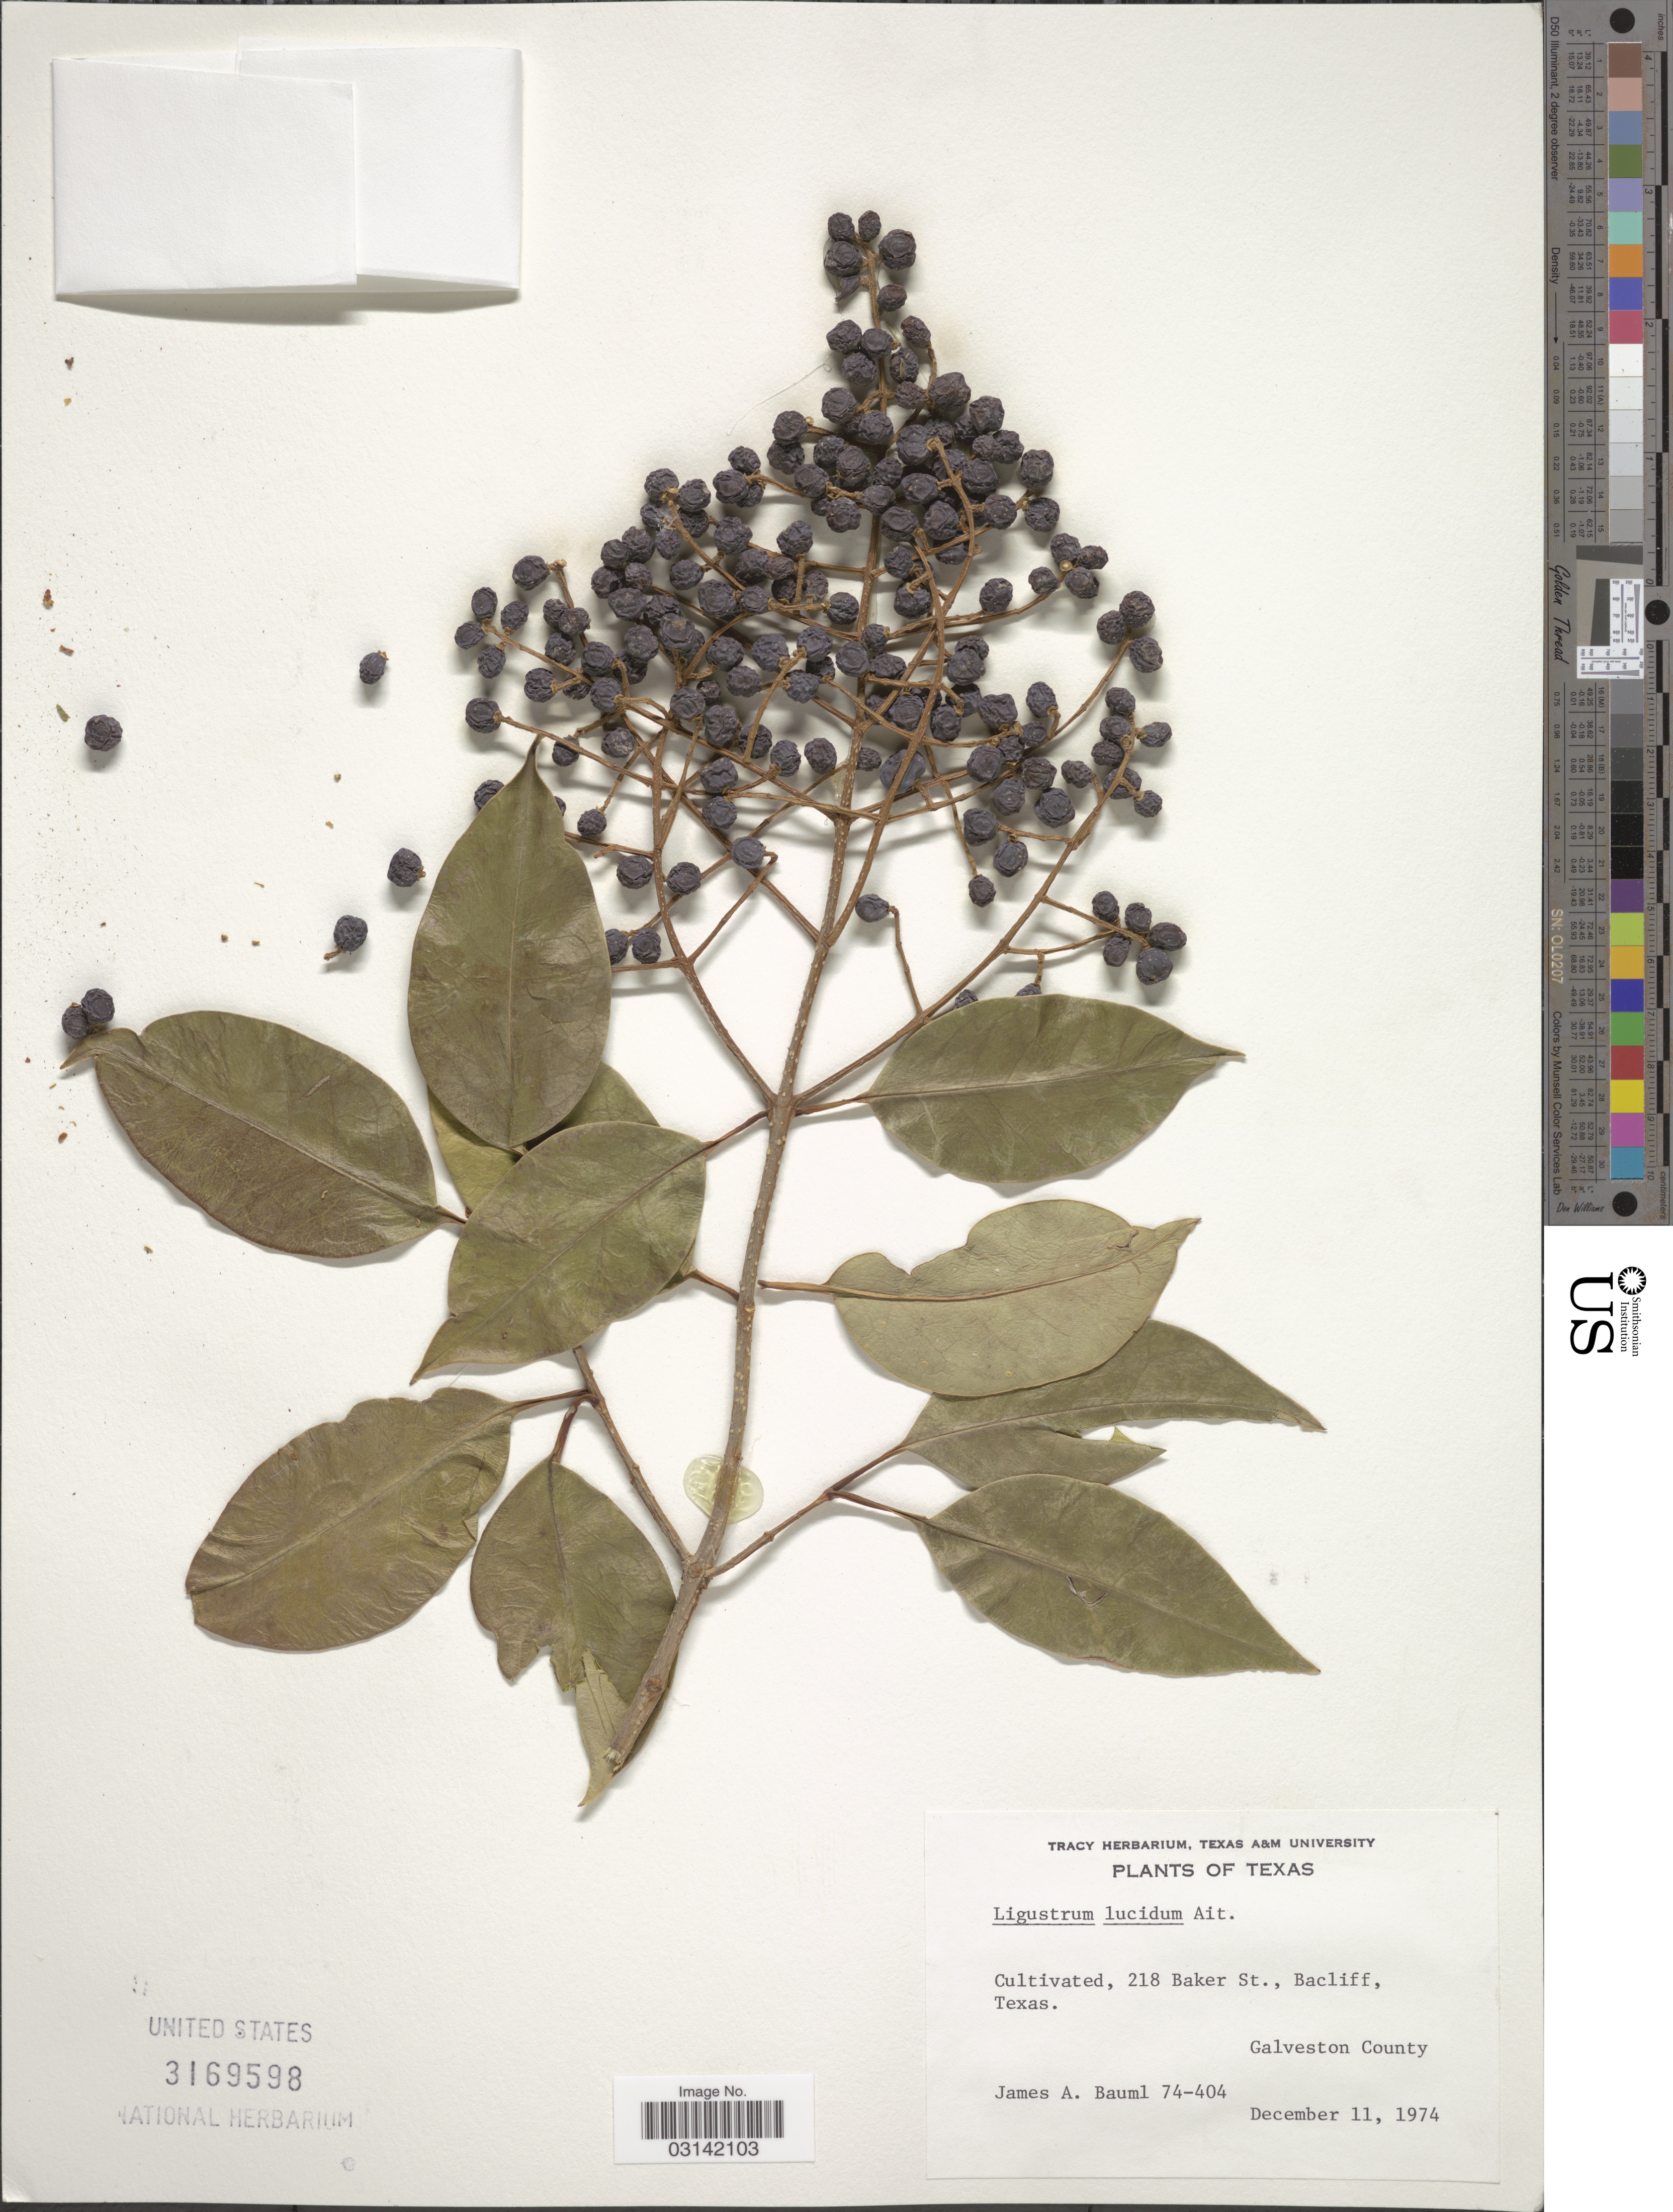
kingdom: Plantae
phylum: Tracheophyta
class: Magnoliopsida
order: Lamiales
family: Oleaceae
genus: Ligustrum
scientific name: Ligustrum lucidum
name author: W.T. Aiton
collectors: J. Bauml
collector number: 74-404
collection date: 1974-12-11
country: United States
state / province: Texas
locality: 218 Baker St., Bacliff, Galveston County.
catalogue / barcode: US 3169598